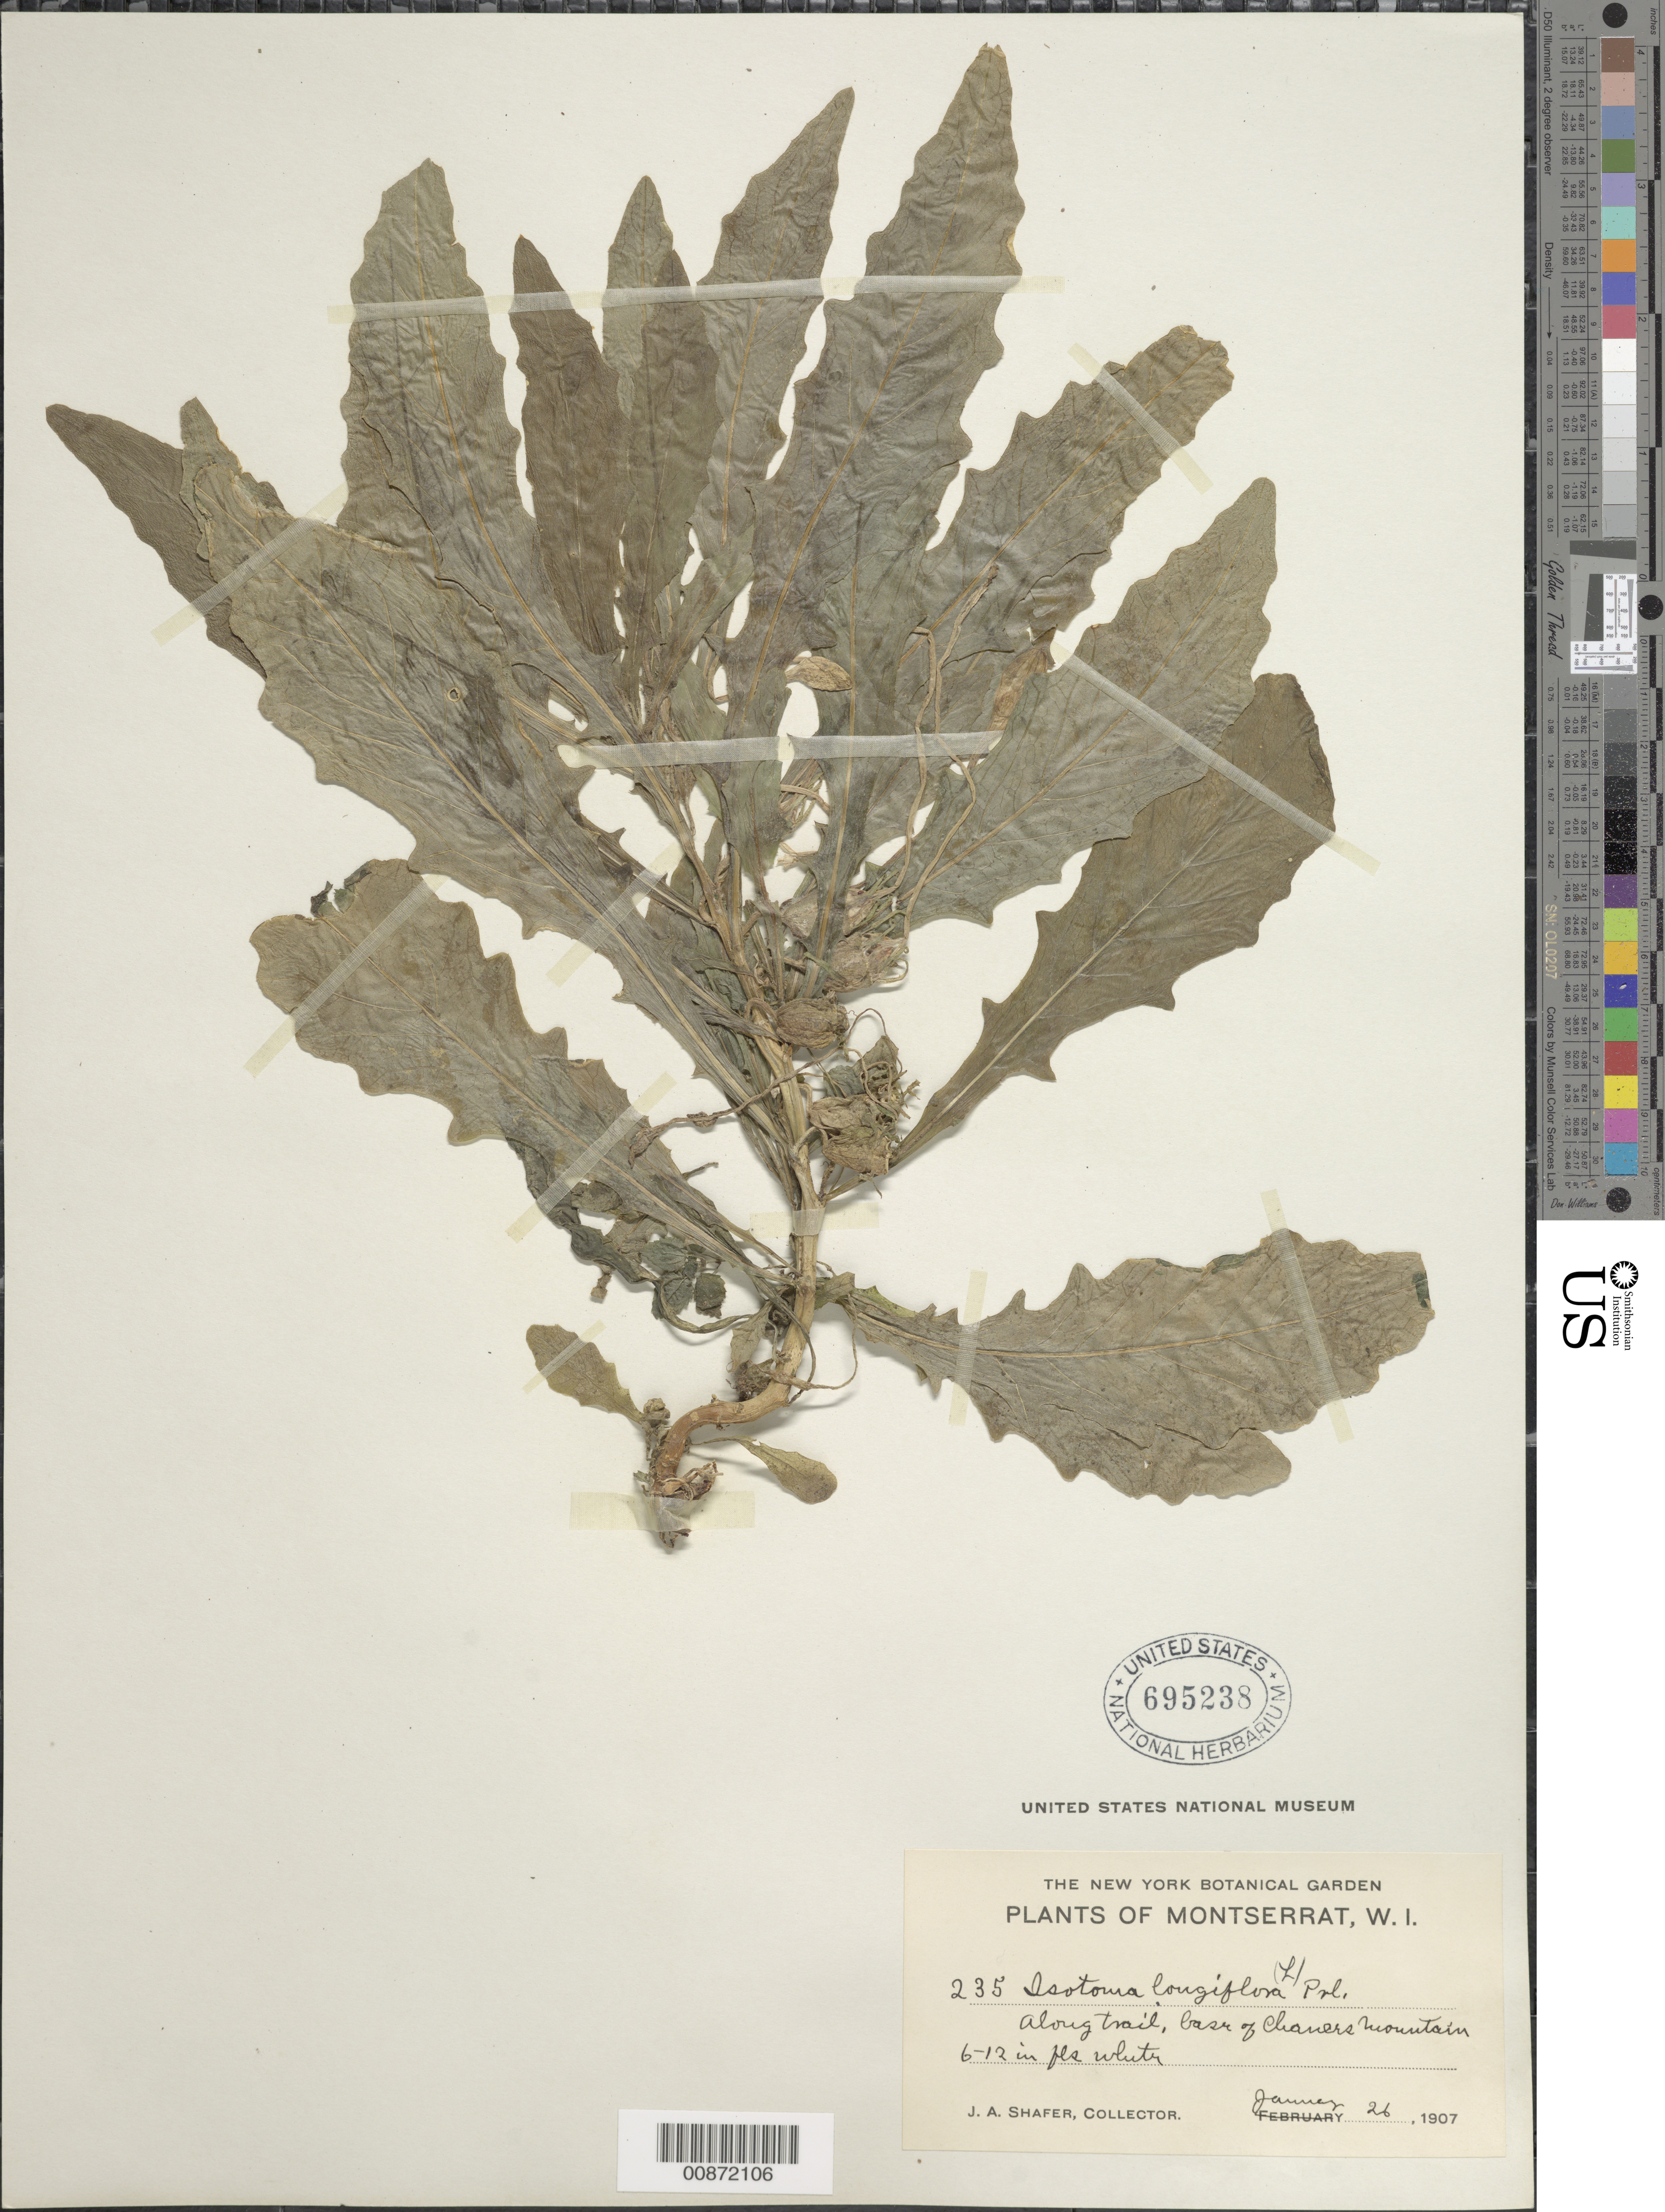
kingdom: Plantae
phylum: Tracheophyta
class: Magnoliopsida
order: Asterales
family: Campanulaceae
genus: Hippobroma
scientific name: Hippobroma longiflora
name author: (L.) G. Don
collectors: J. A. Shafer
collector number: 235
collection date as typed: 26 Jan 1907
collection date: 1907-01-26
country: Montserrat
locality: Base of Chaners Mountain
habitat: Along trail at base of mountain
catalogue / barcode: US 695238